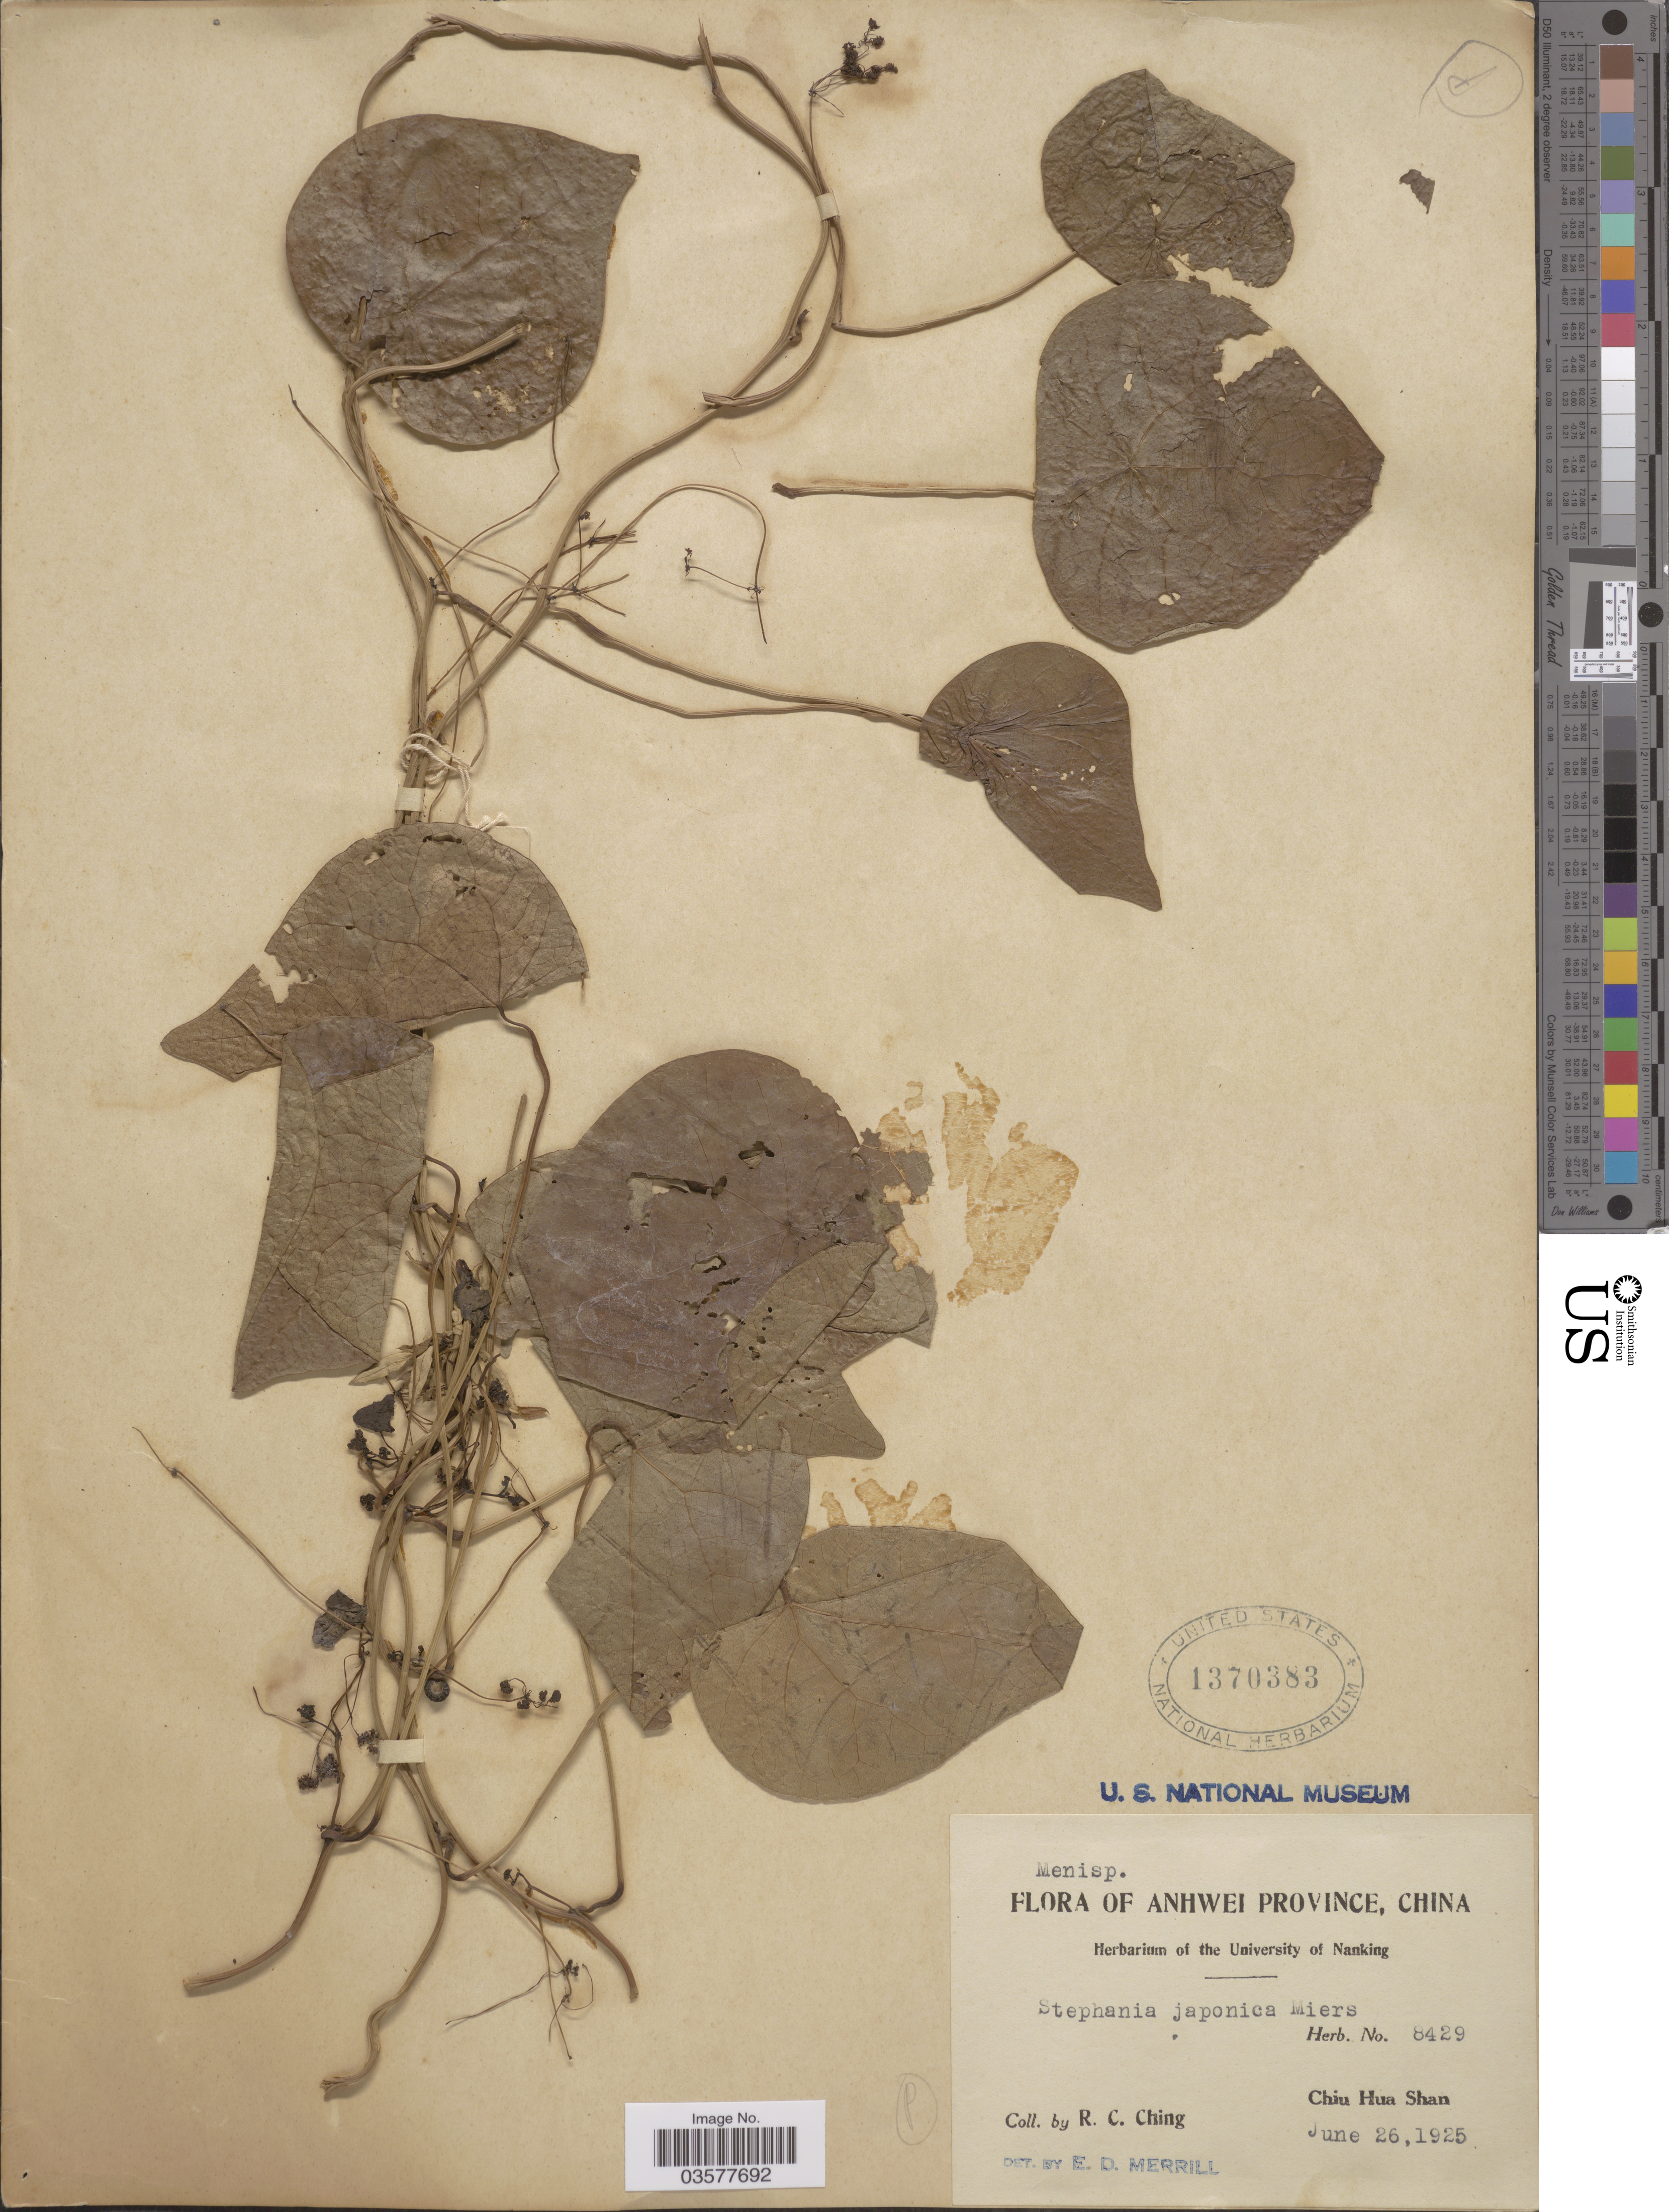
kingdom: Plantae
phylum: Tracheophyta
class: Magnoliopsida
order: Ranunculales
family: Menispermaceae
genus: Stephania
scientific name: Stephania japonica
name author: (Thunb.) Miers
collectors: R. C. Ching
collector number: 8429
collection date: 1925-06-26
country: China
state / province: Anhui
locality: Anhwei Province. Chiu Hua Shan.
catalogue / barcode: US 1370383